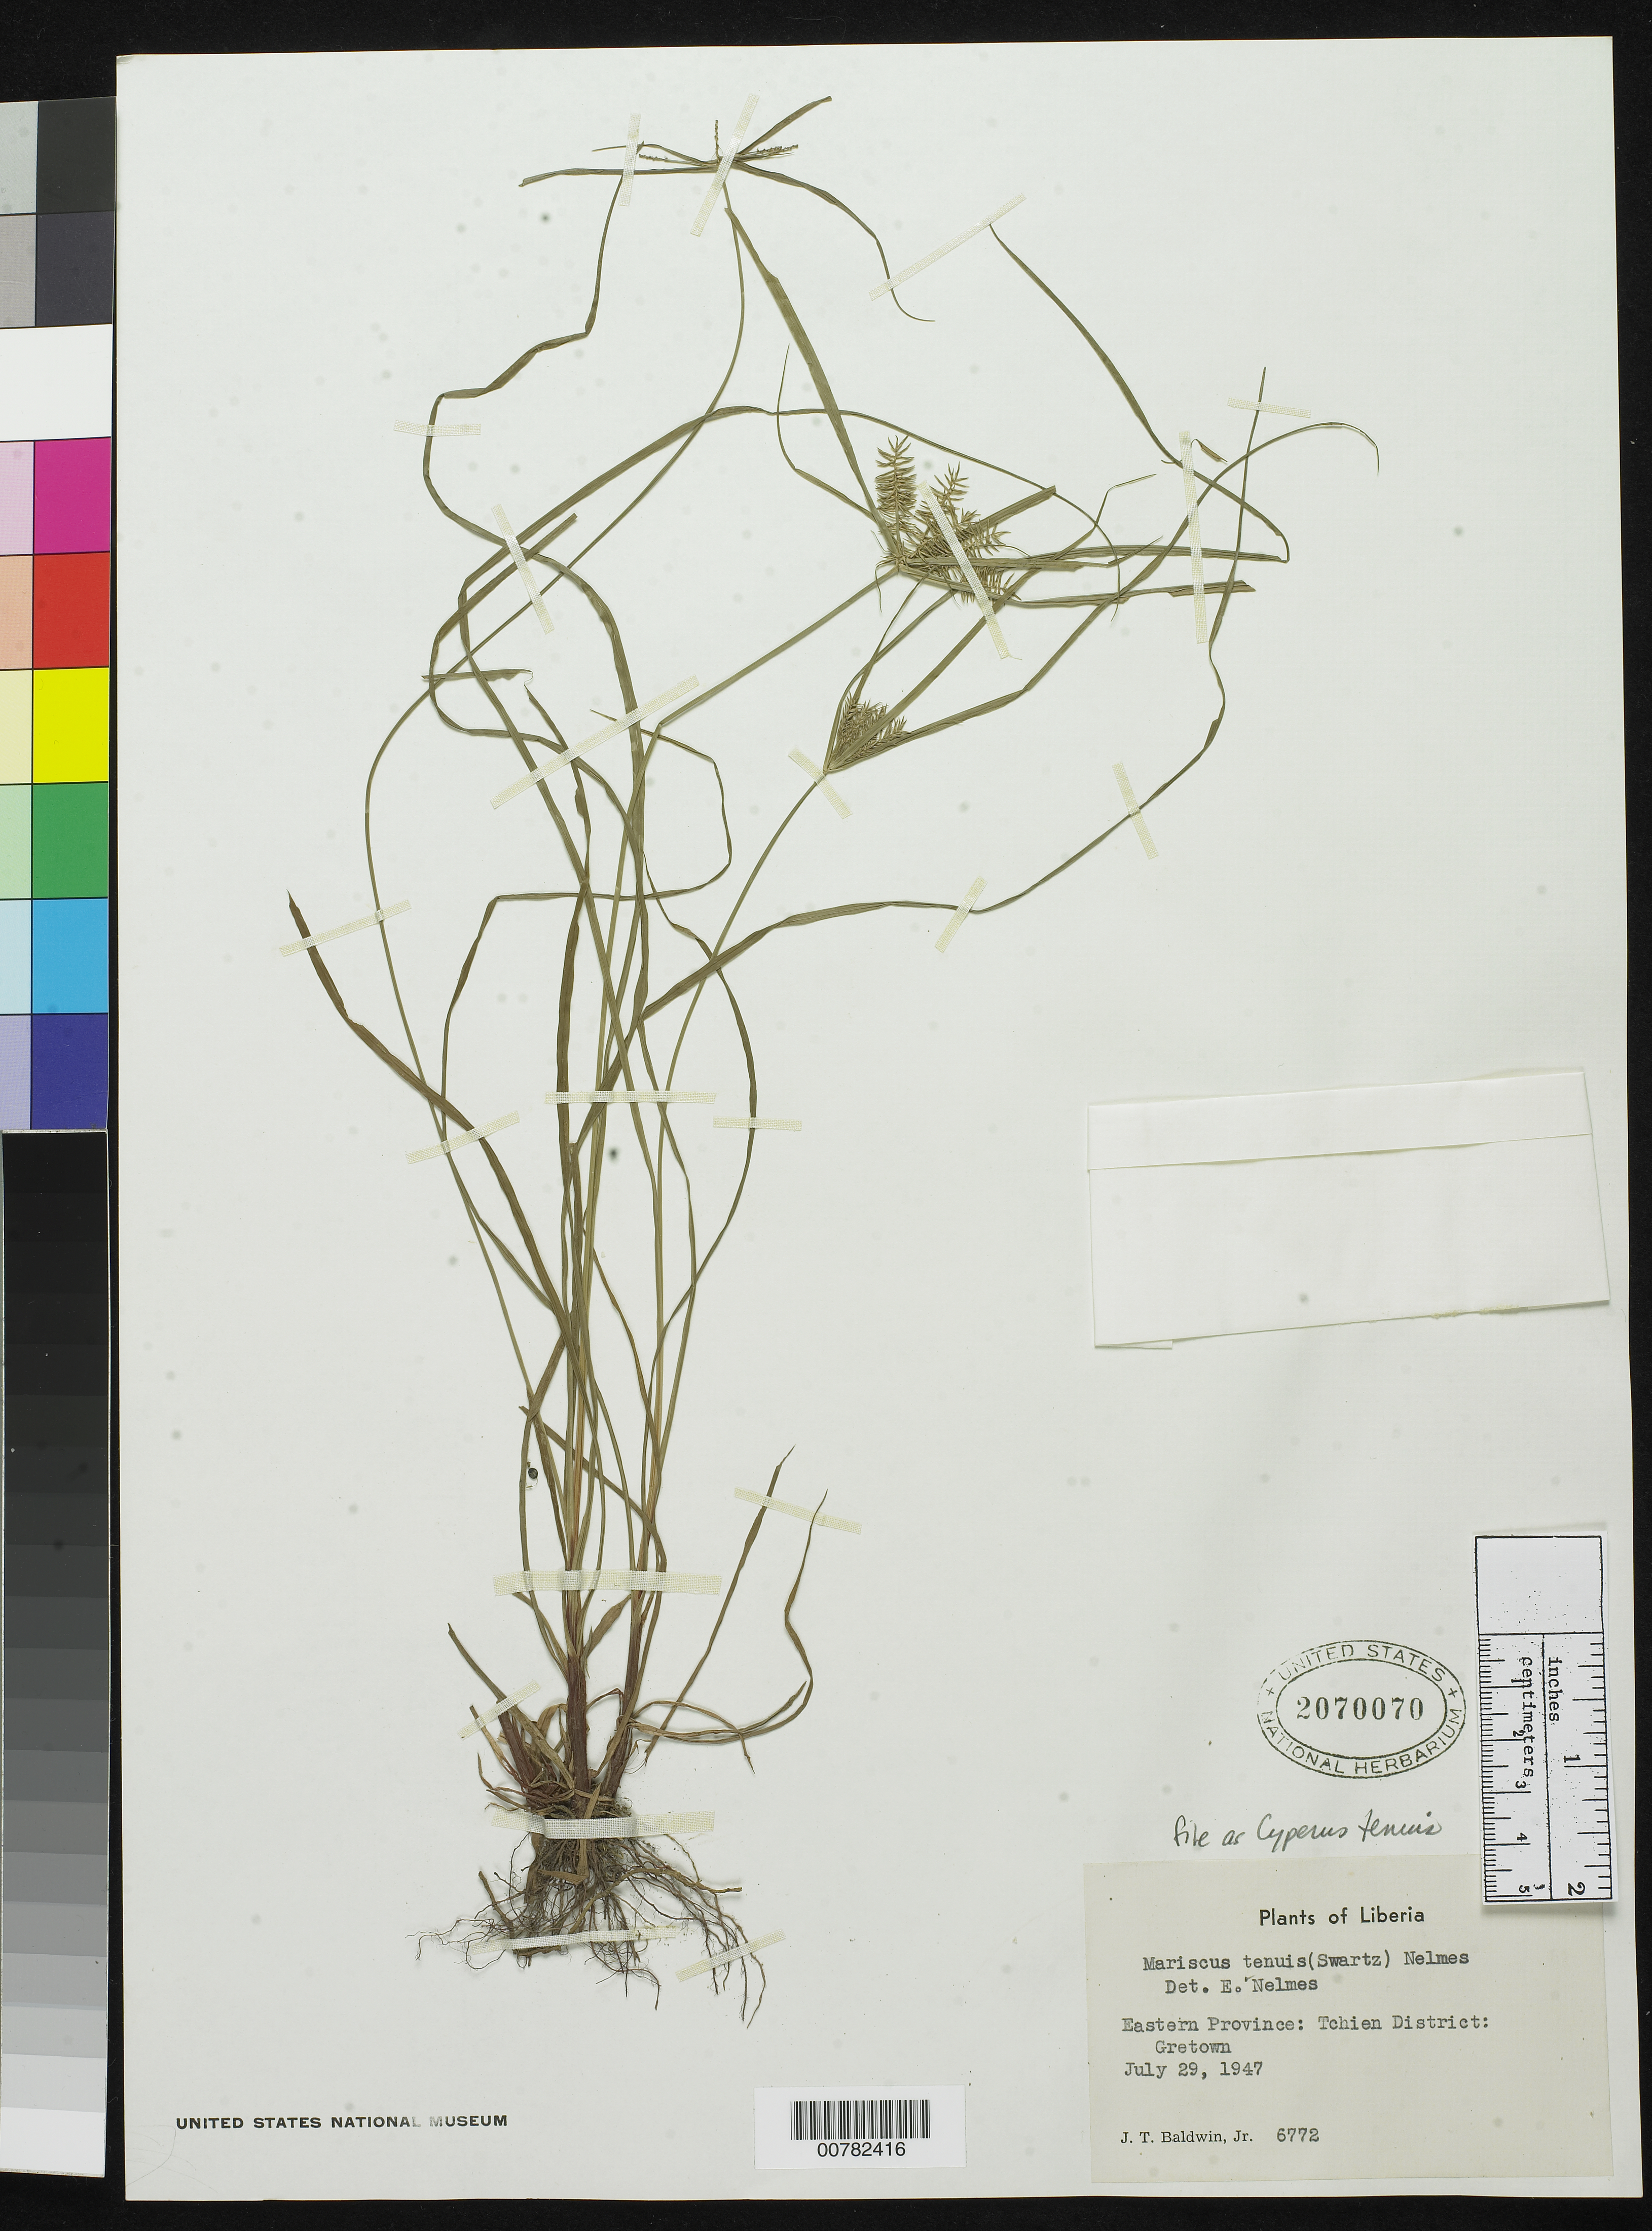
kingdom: Plantae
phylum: Tracheophyta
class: Liliopsida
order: Poales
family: Cyperaceae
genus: Cyperus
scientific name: Cyperus tenuis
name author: Sw.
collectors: J. T. Baldwin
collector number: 6772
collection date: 1947-07-29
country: Liberia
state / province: Grand Gedeh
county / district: Tchien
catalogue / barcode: US 2070070